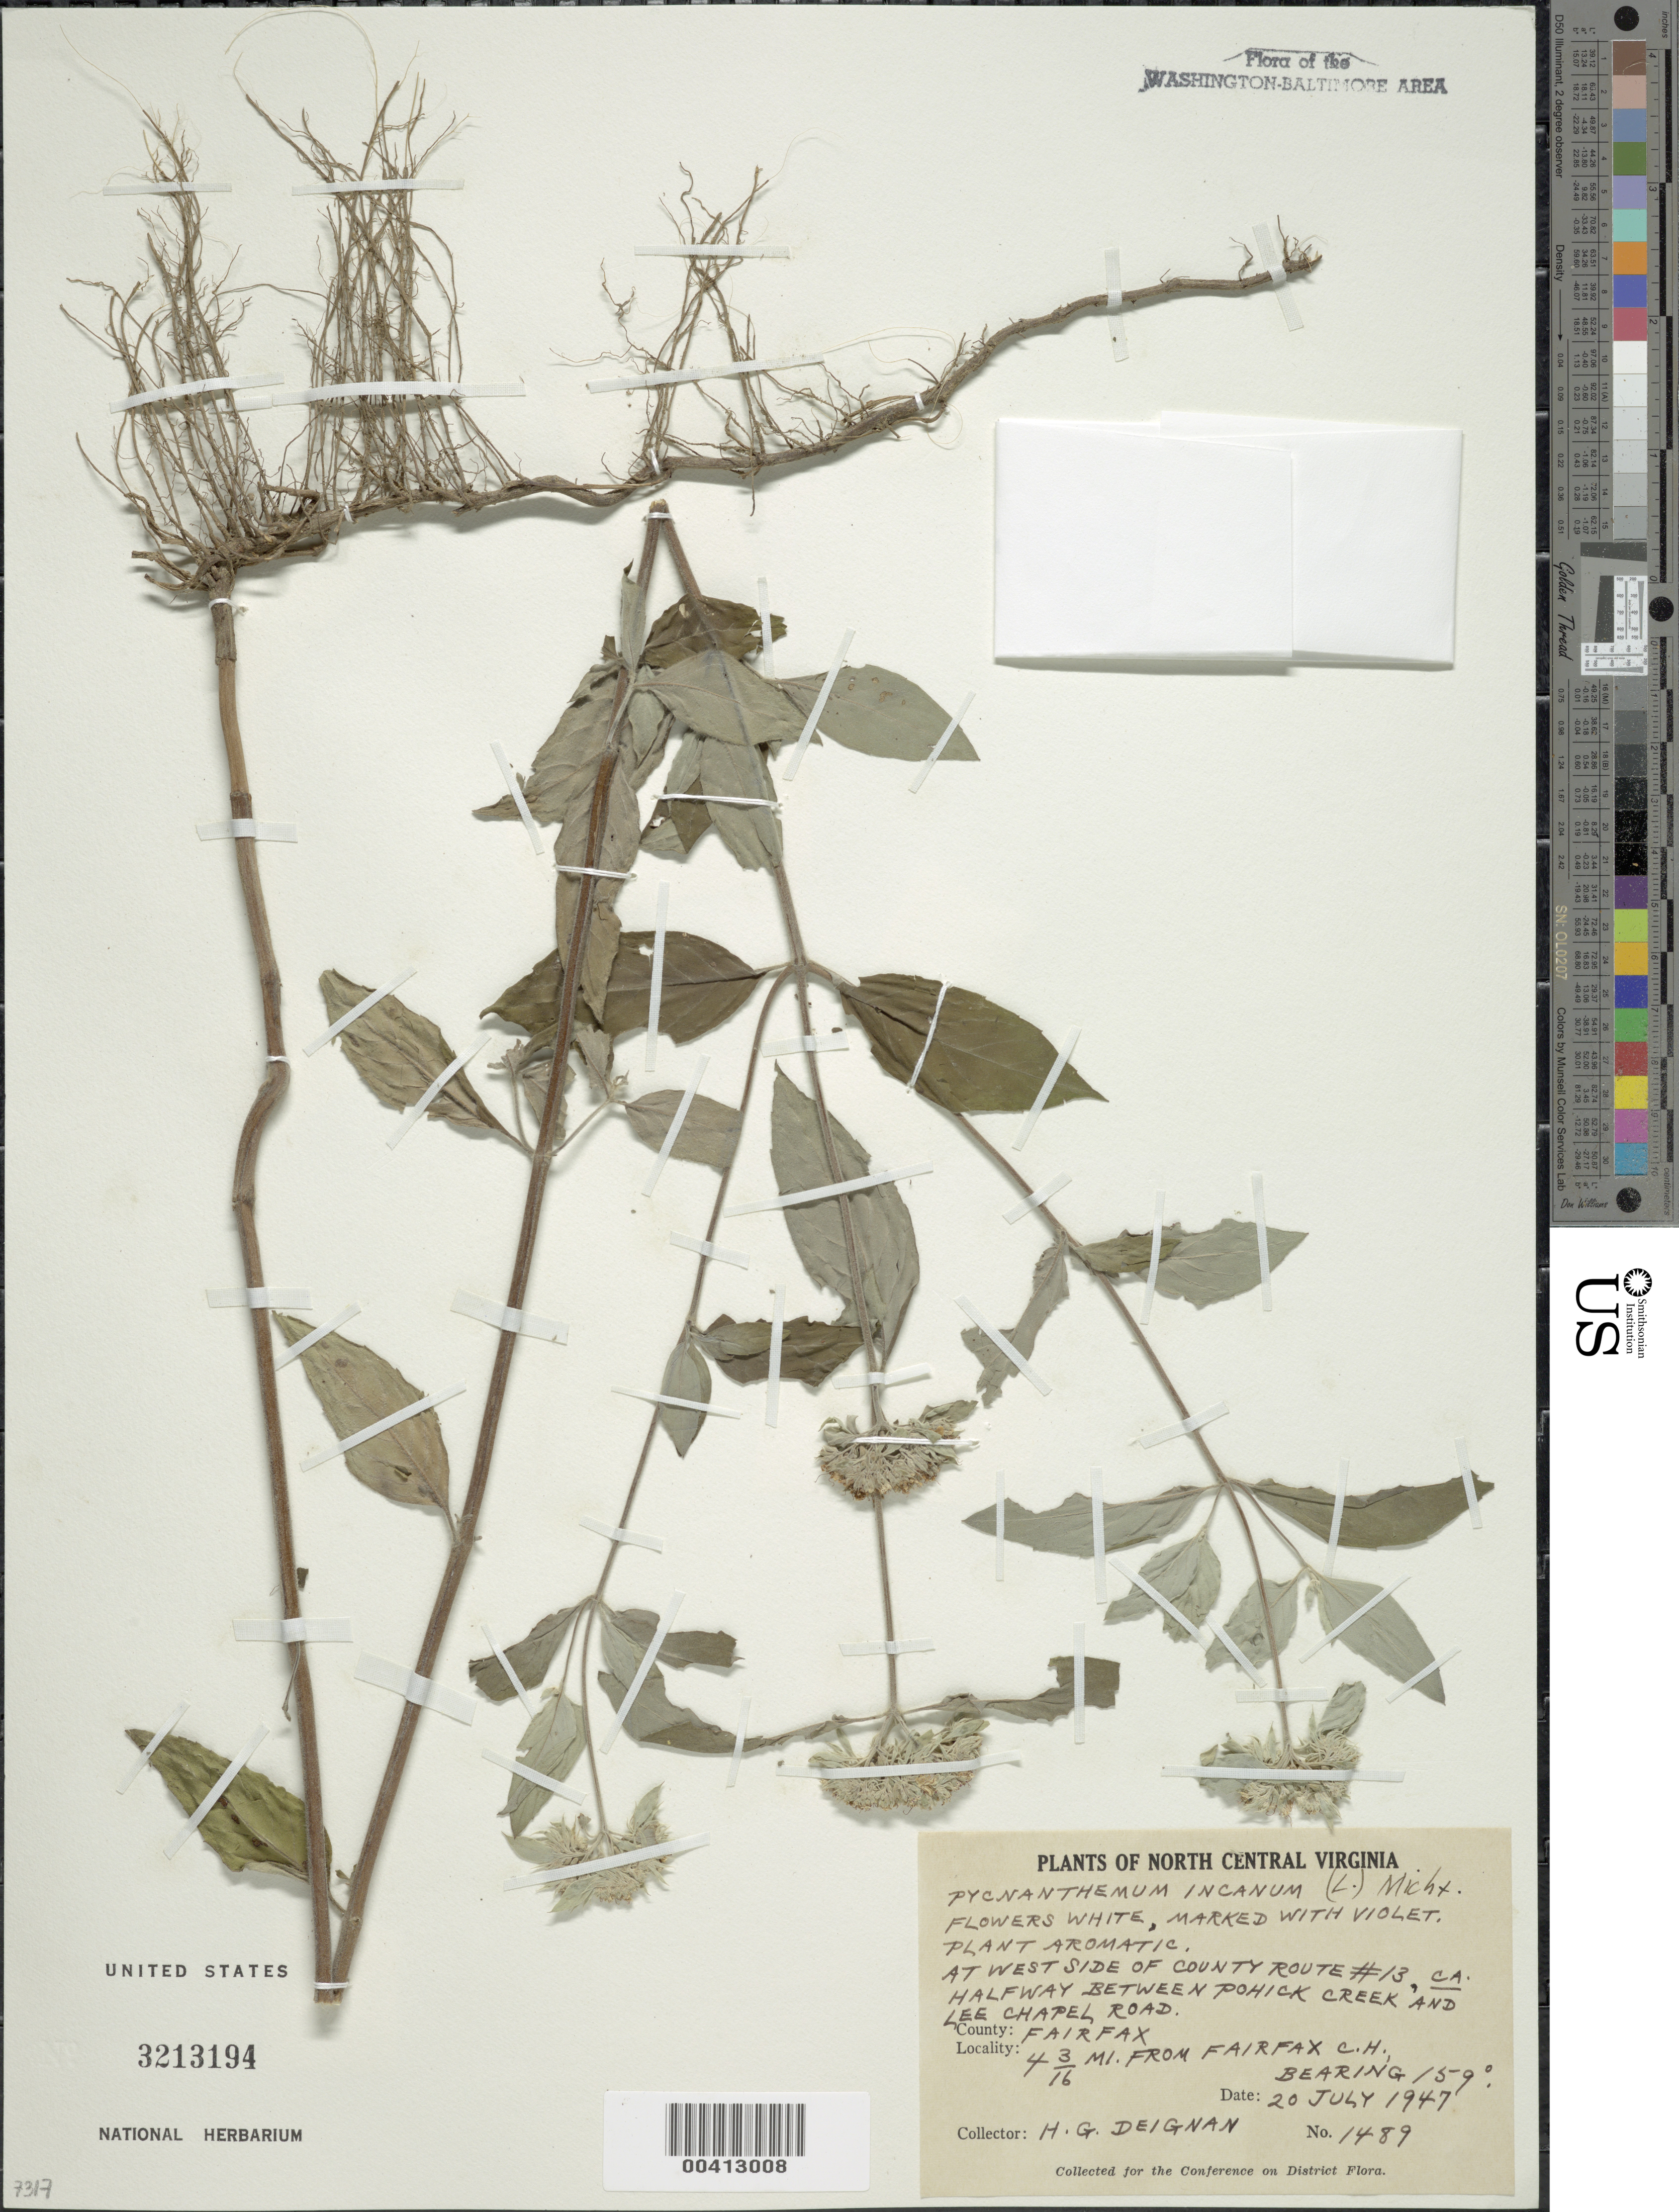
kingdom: Plantae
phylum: Tracheophyta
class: Magnoliopsida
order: Lamiales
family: Lamiaceae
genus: Pycnanthemum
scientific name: Pycnanthemum incanum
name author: (L.) Michx.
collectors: H. Deignan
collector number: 1489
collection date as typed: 20 Jul 1947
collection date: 1947-07-20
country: United States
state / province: Virginia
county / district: Fairfax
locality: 4 3/16 mi. from Fairfax County Courthouse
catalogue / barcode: US 3213194